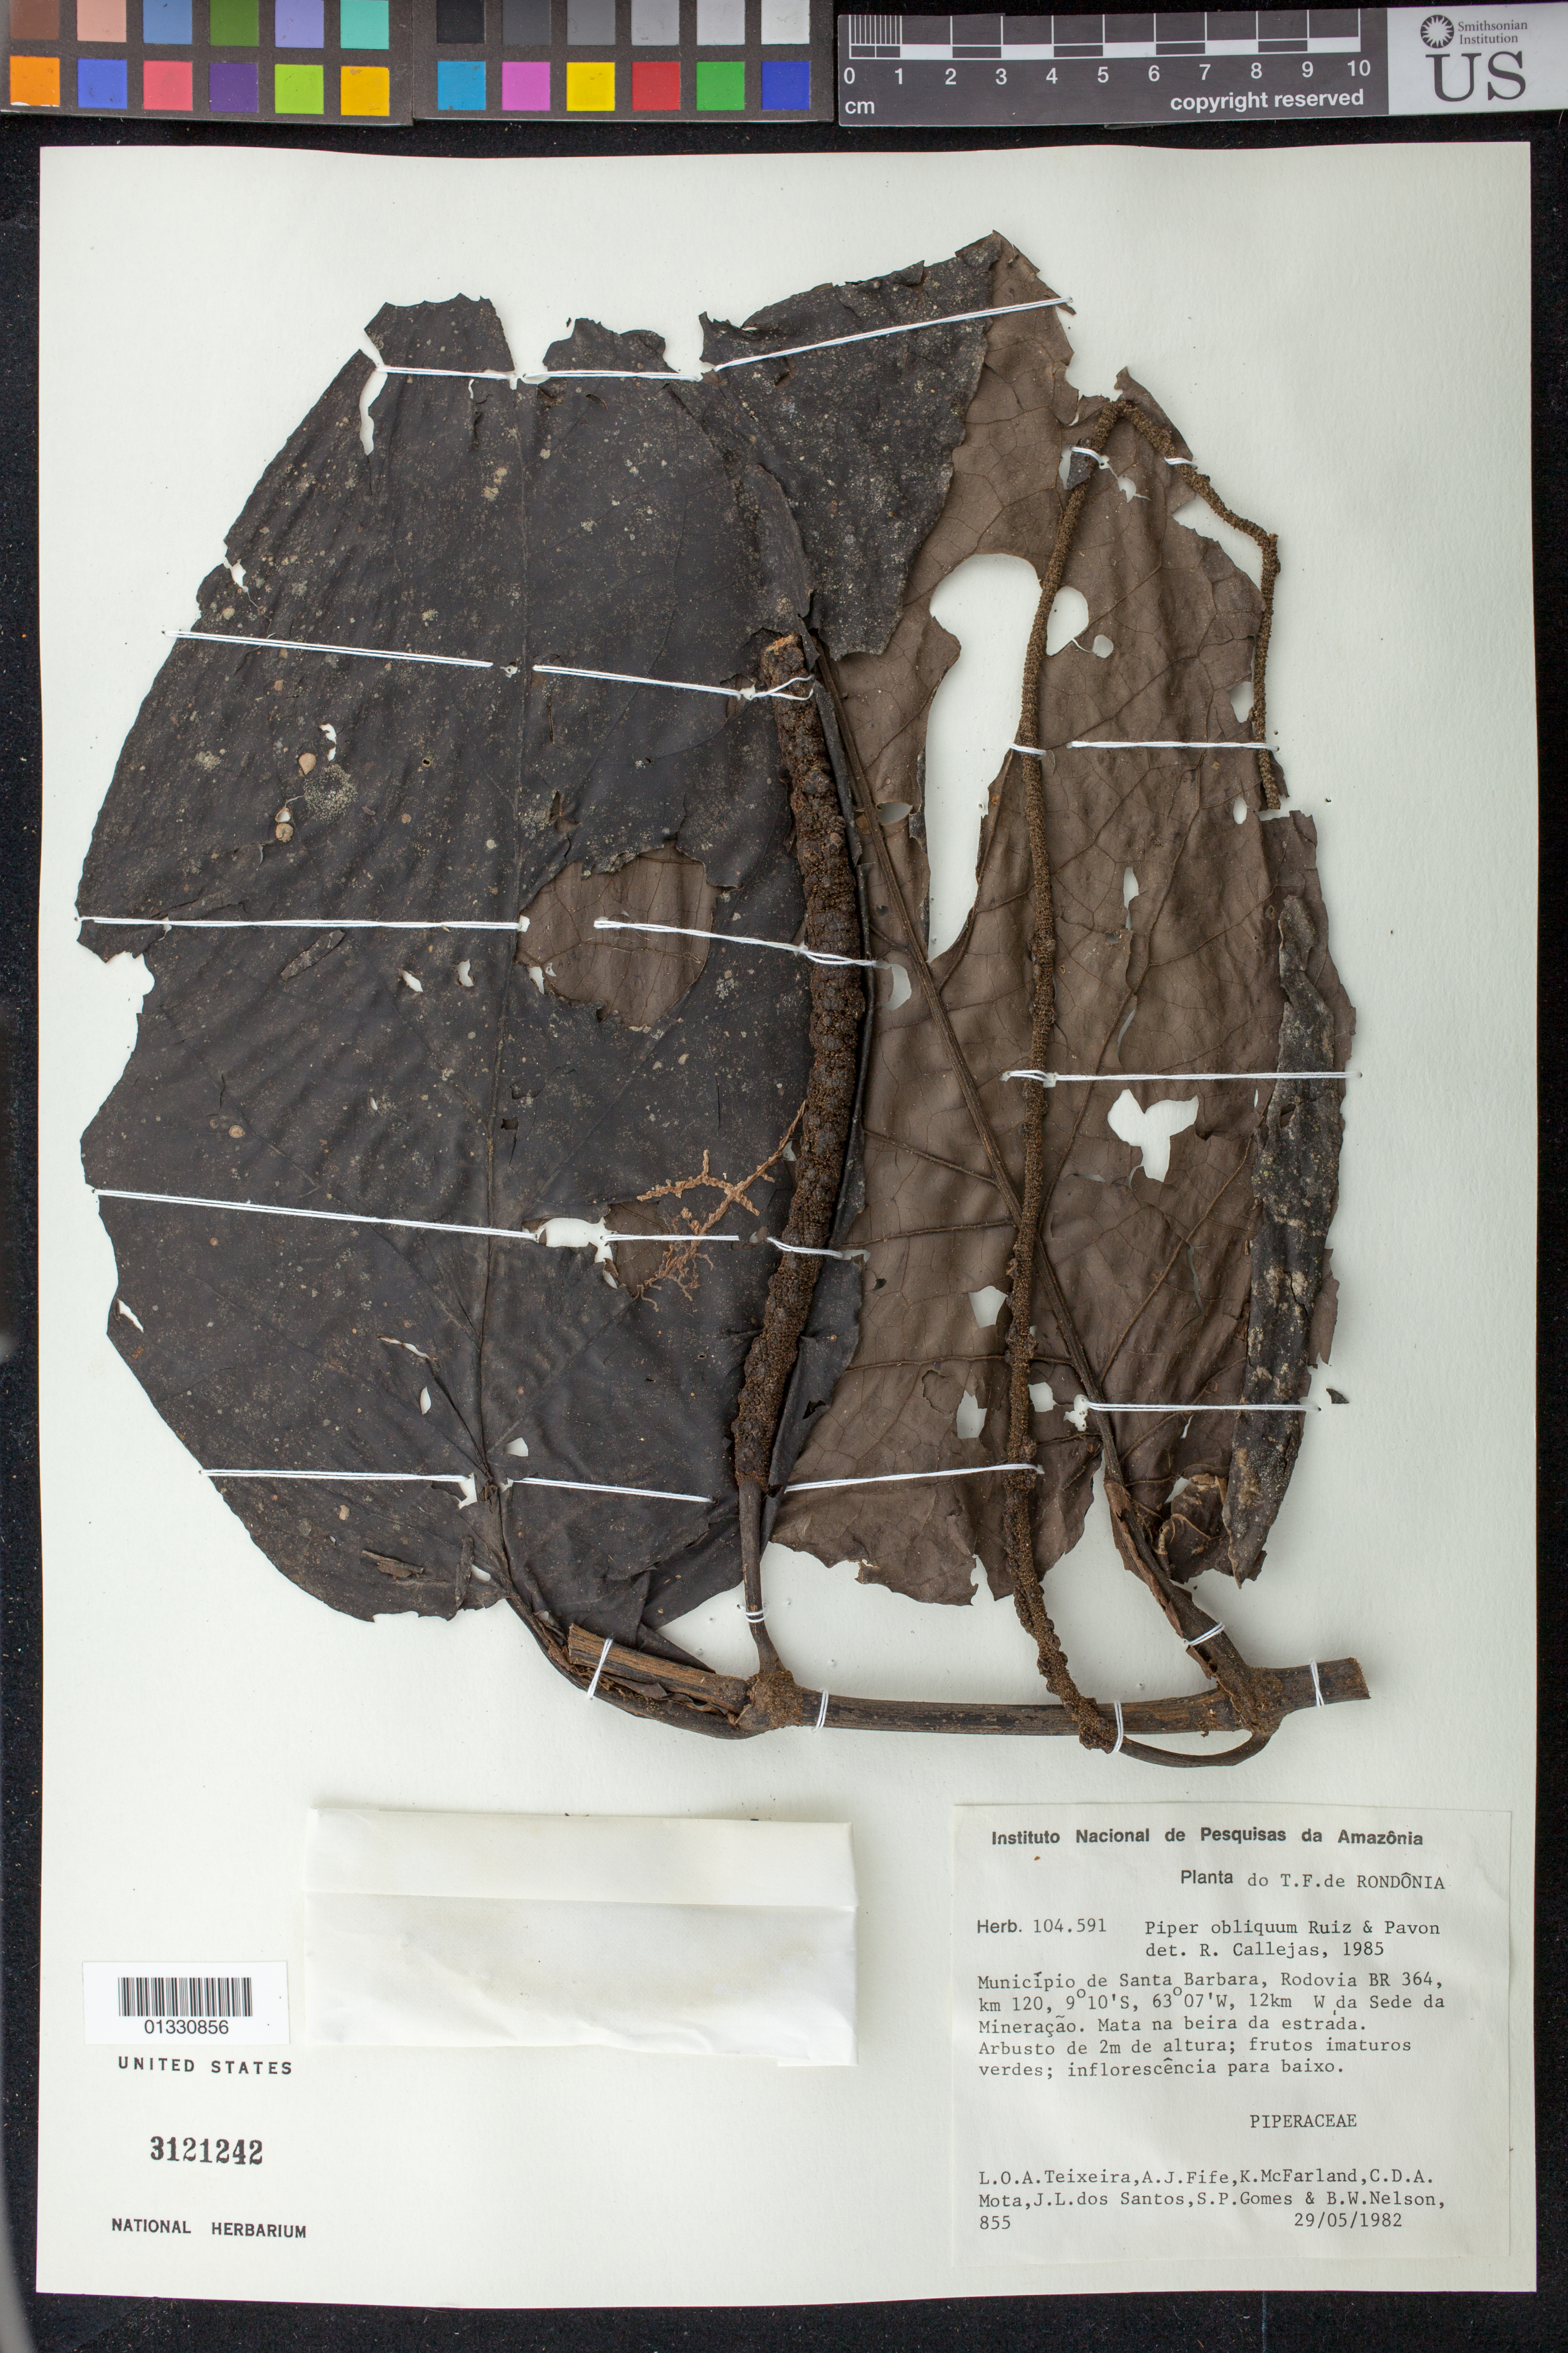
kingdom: Plantae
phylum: Tracheophyta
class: Magnoliopsida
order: Piperales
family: Piperaceae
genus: Piper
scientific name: Piper obliquum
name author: Ruiz & Pav.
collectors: L. O. A. Teixeira et al.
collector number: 855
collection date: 1982-05-29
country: Brazil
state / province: Rondônia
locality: Municipio de Santa Barbara, Rodovia BR 364, km 120, 12km W da sede da Mineração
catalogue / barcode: US 3121242